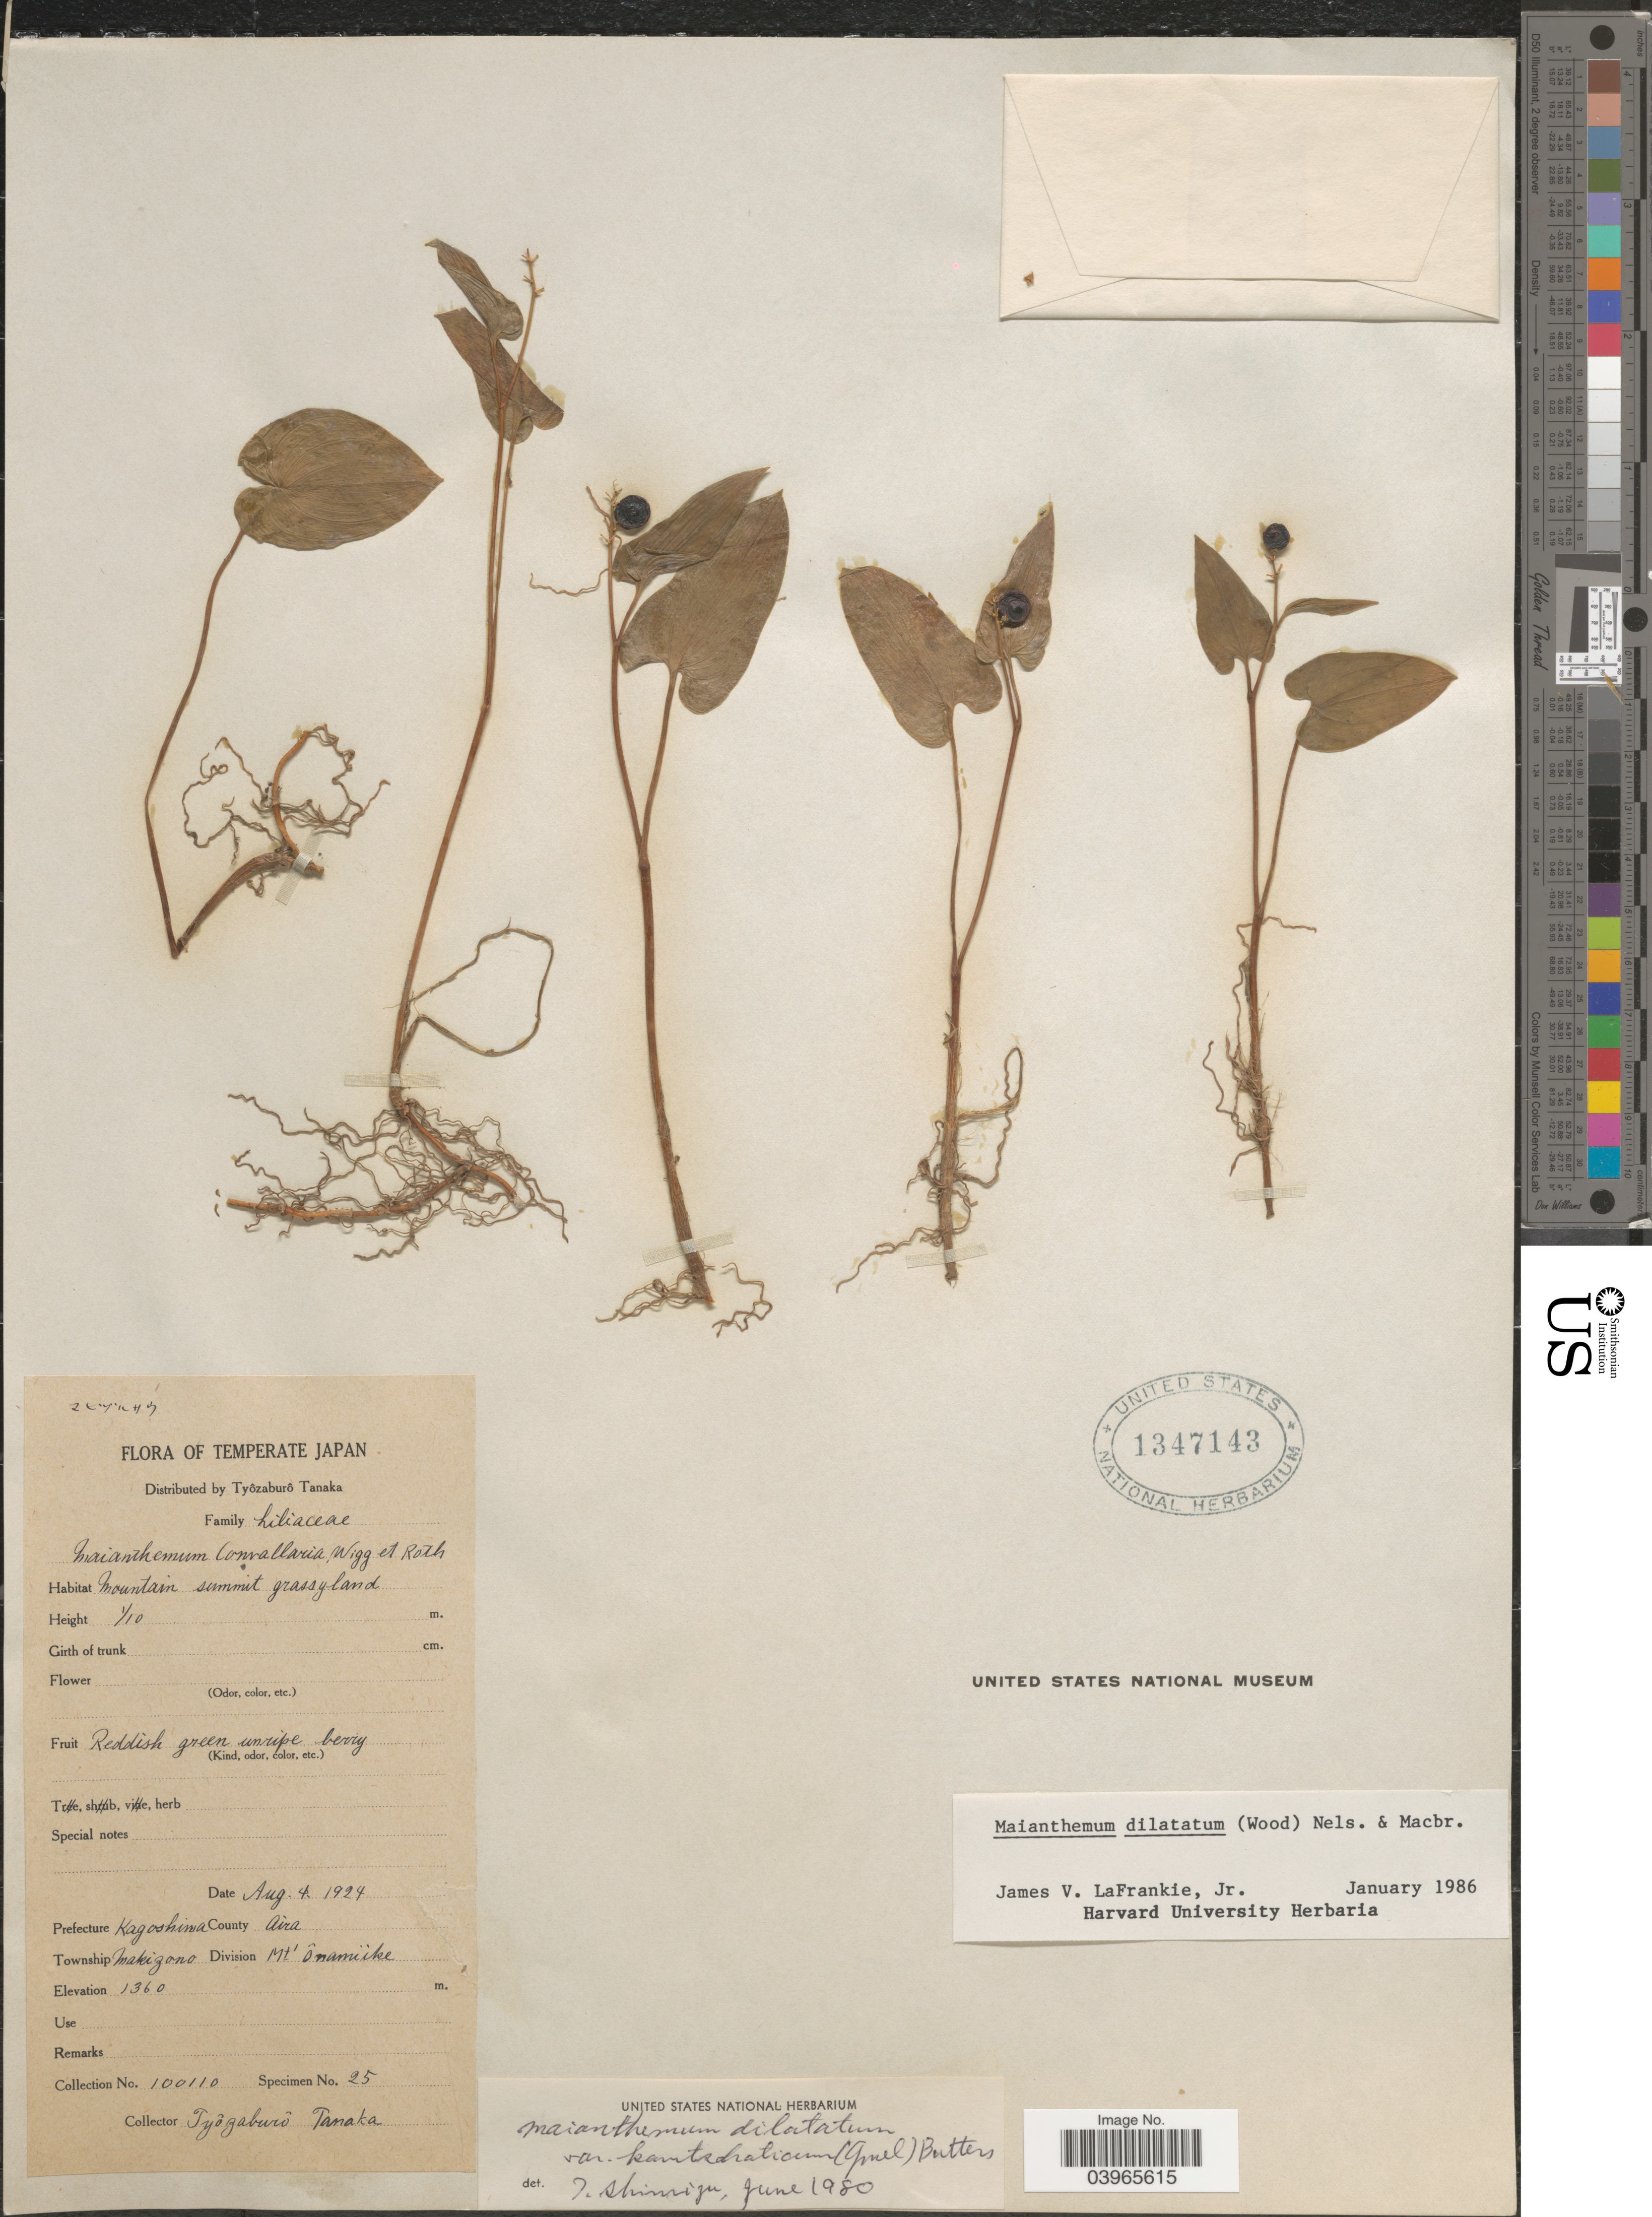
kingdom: Plantae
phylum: Tracheophyta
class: Liliopsida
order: Asparagales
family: Asparagaceae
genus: Maianthemum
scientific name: Maianthemum dilatatum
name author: (Alph. Wood) A. Nelson & J.F. Macbr.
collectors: T. Tanaka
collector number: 100110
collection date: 1924-08-04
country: Japan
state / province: Kagosima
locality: Prefecture Kagoshima County Aira. Township Makizono Division Mt' Ônamiike.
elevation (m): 1360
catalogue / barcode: US 1347143